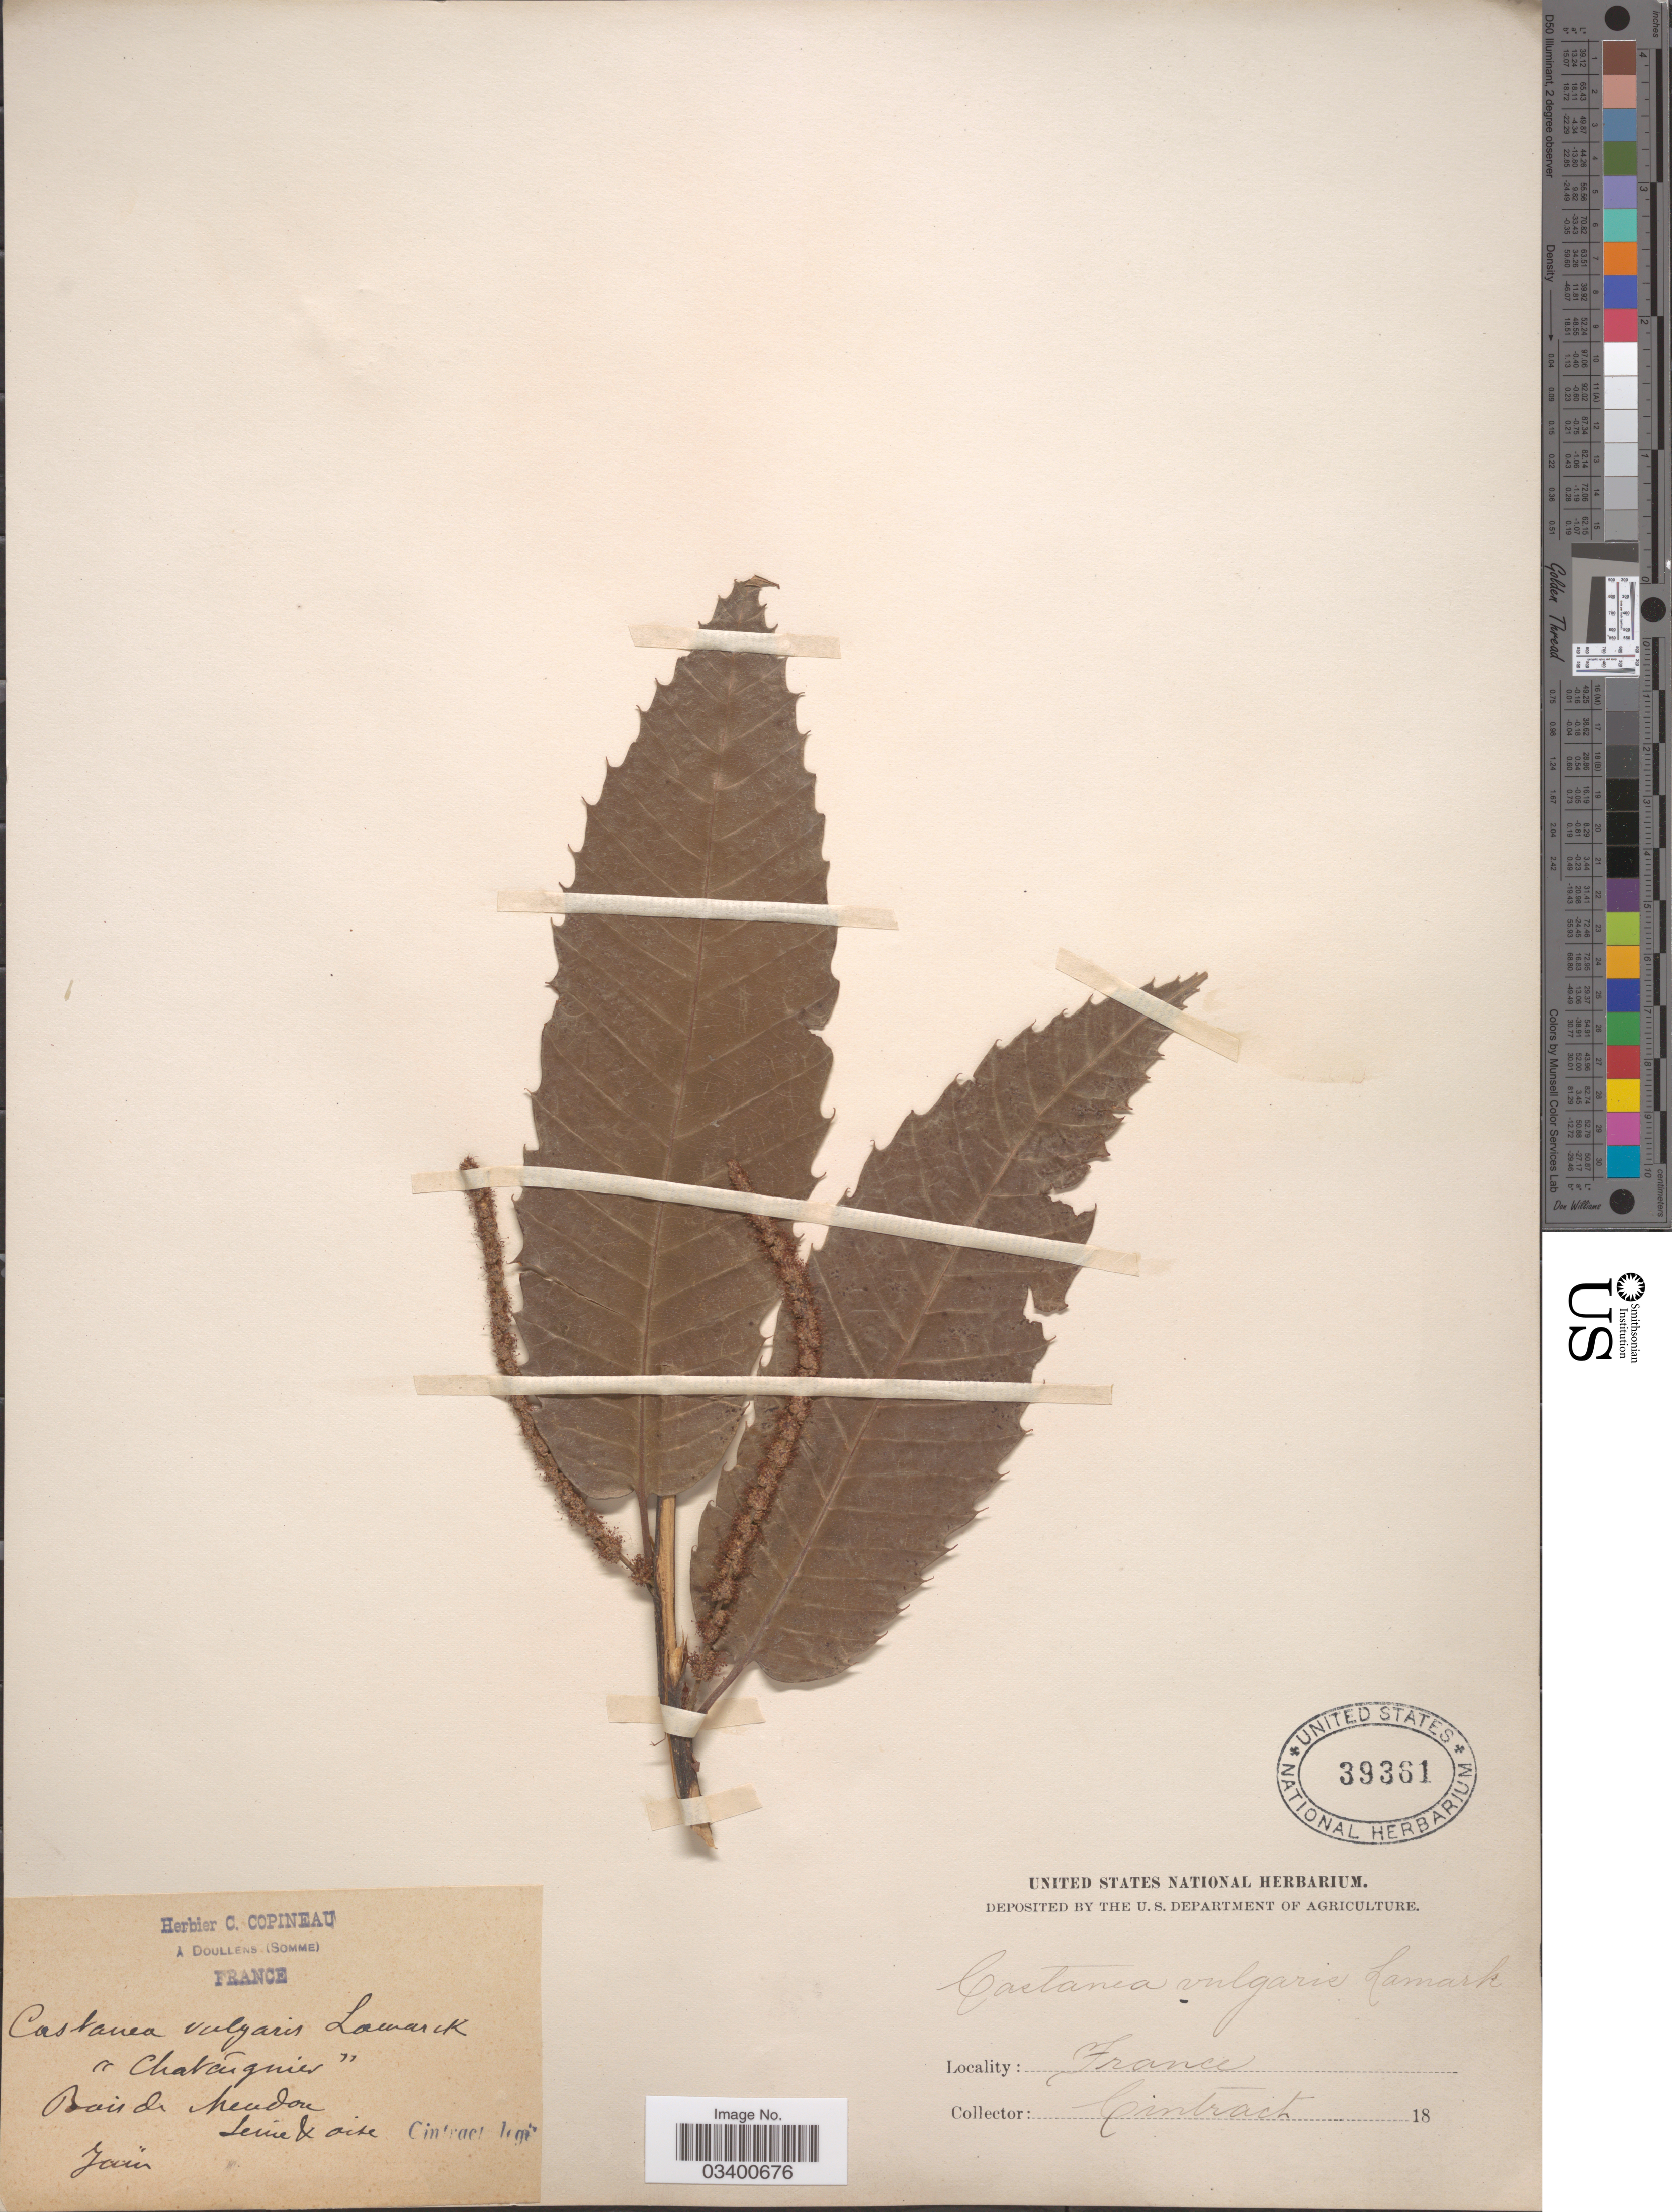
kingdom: Plantae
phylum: Tracheophyta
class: Magnoliopsida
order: Fagales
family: Fagaceae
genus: Castanea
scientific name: Castanea sativa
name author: Mill.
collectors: Cintract, --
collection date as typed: Juin 18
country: France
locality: Bois de Mendon Seine & Oise.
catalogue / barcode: US 39361